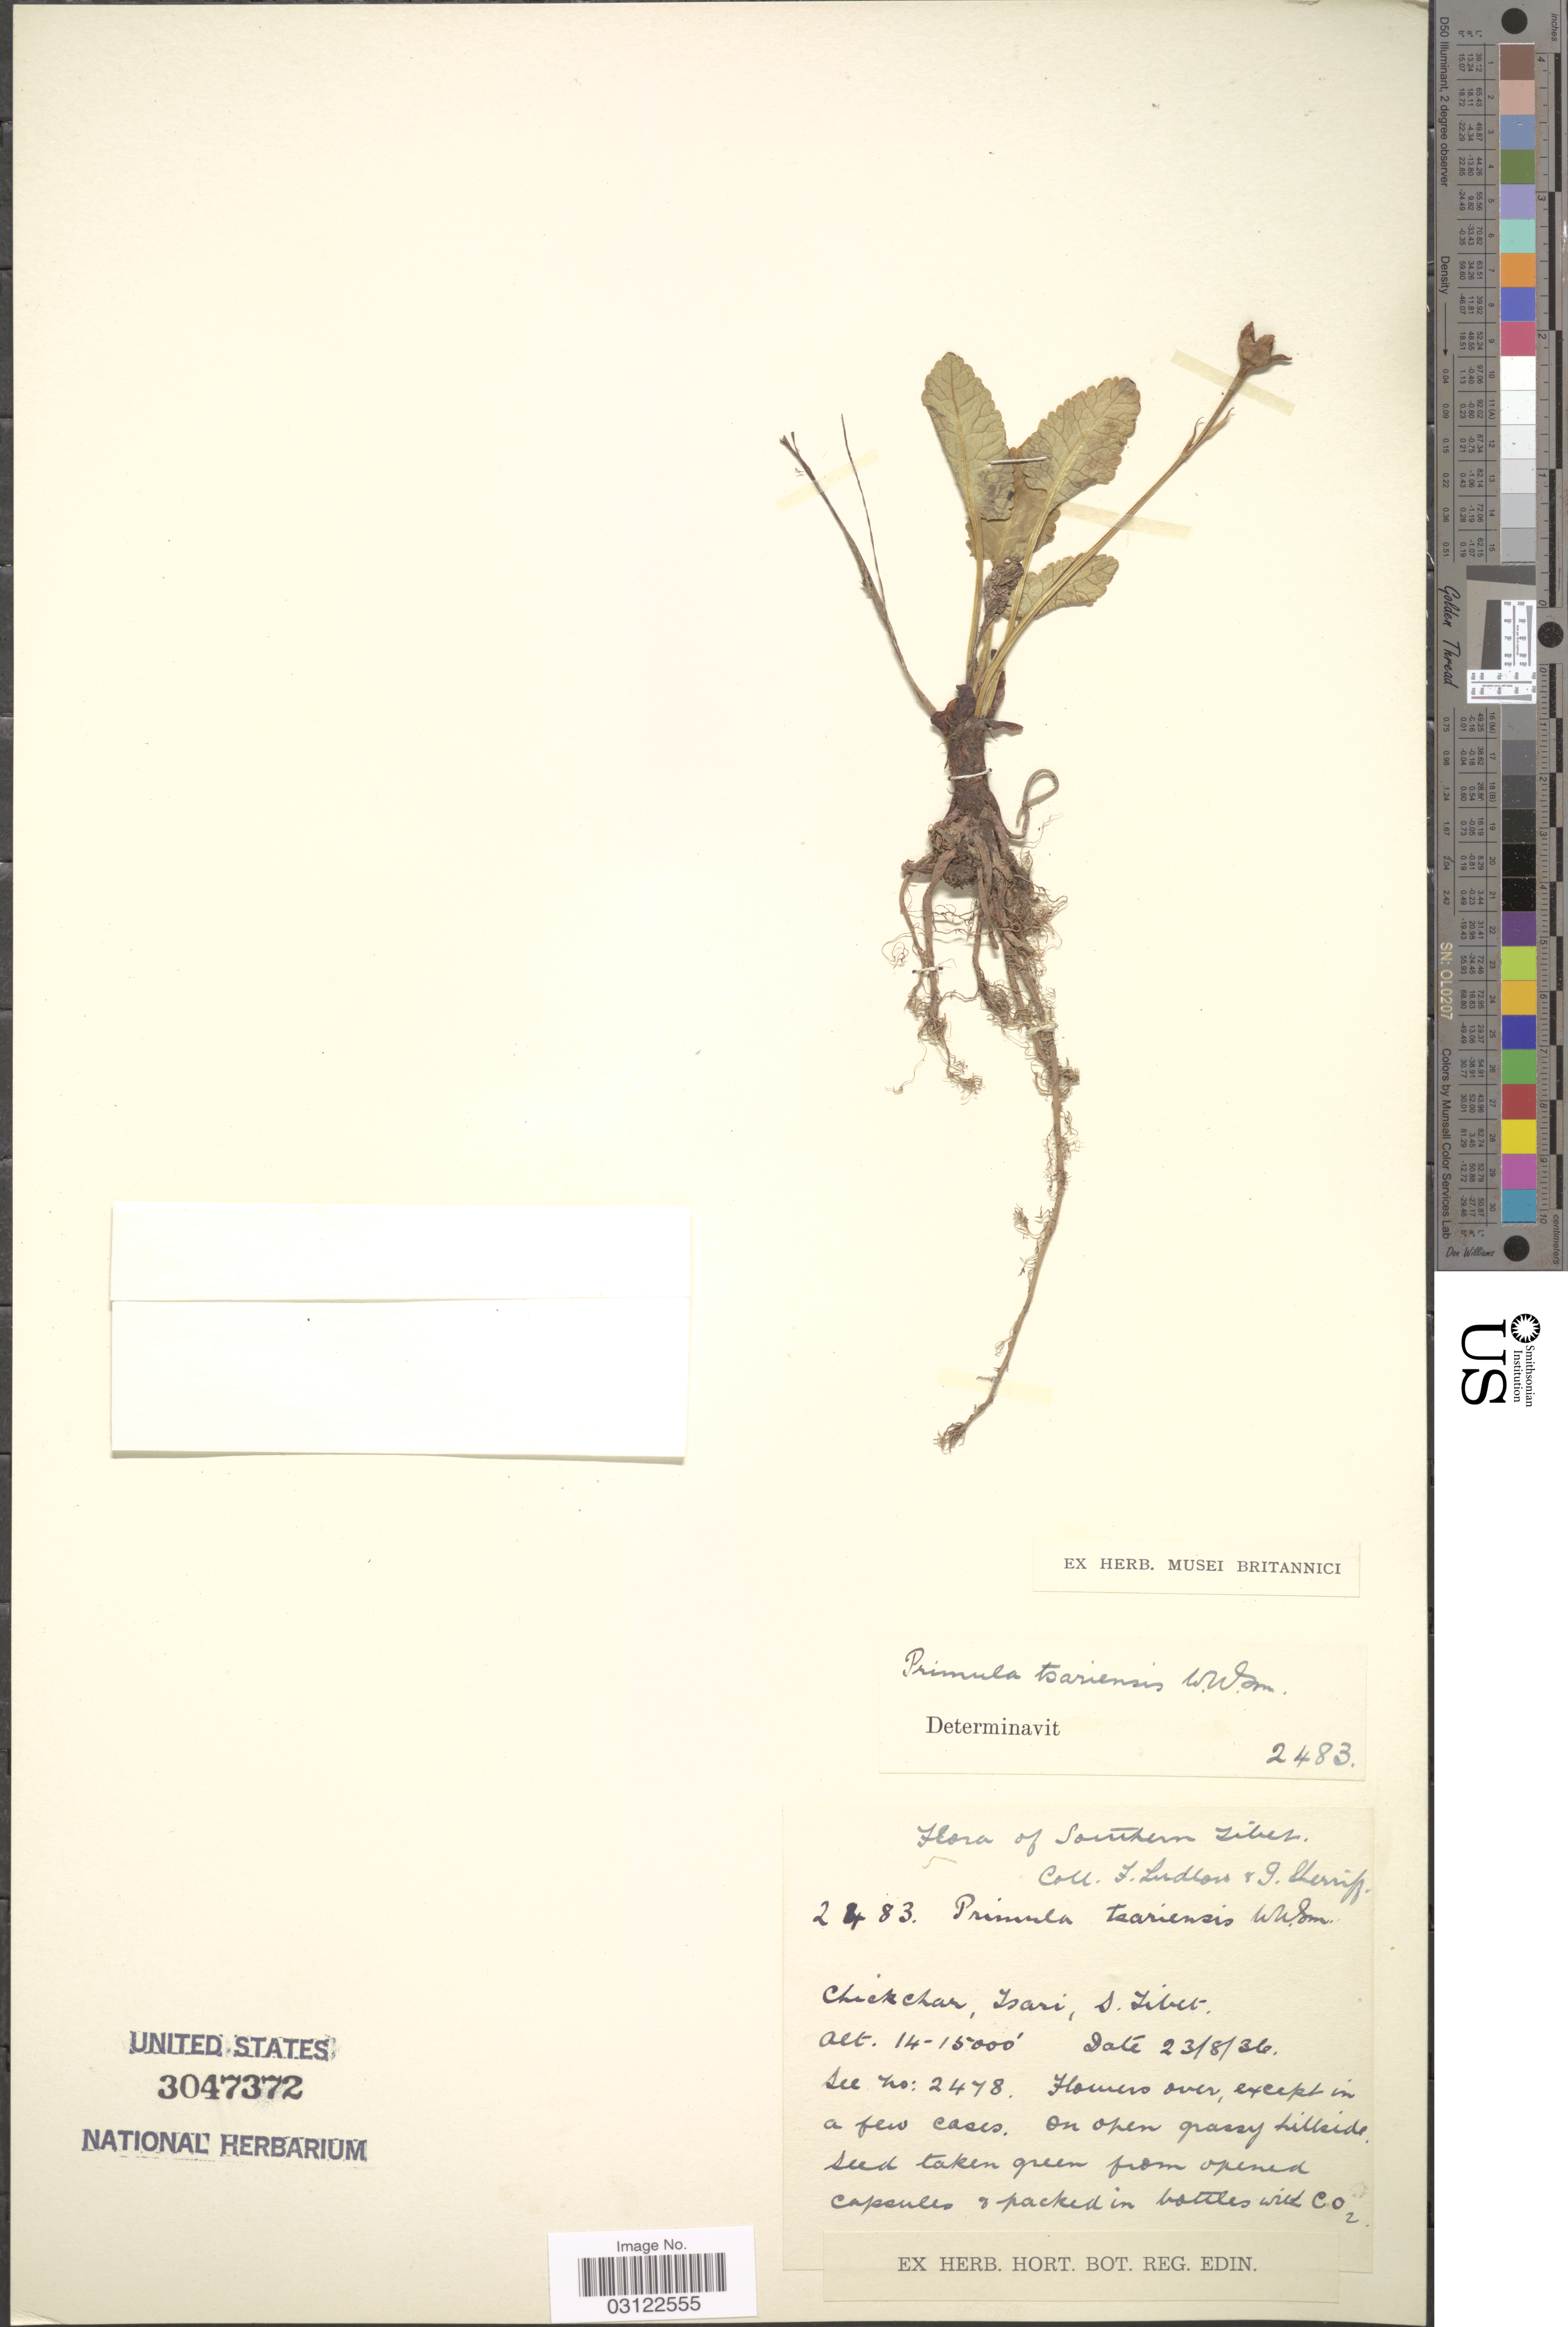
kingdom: Plantae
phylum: Tracheophyta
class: Magnoliopsida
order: Ericales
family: Primulaceae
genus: Primula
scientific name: Primula tsariensis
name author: W.W. Sm.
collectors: F. Ludlow & G. Sherriff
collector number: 2483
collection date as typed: Transcribed d/m/y: 23/8/36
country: China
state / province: Xizang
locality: Southern Tibet. Chickchar, Tsari, S. Tibet.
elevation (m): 4267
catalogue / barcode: US 3047372